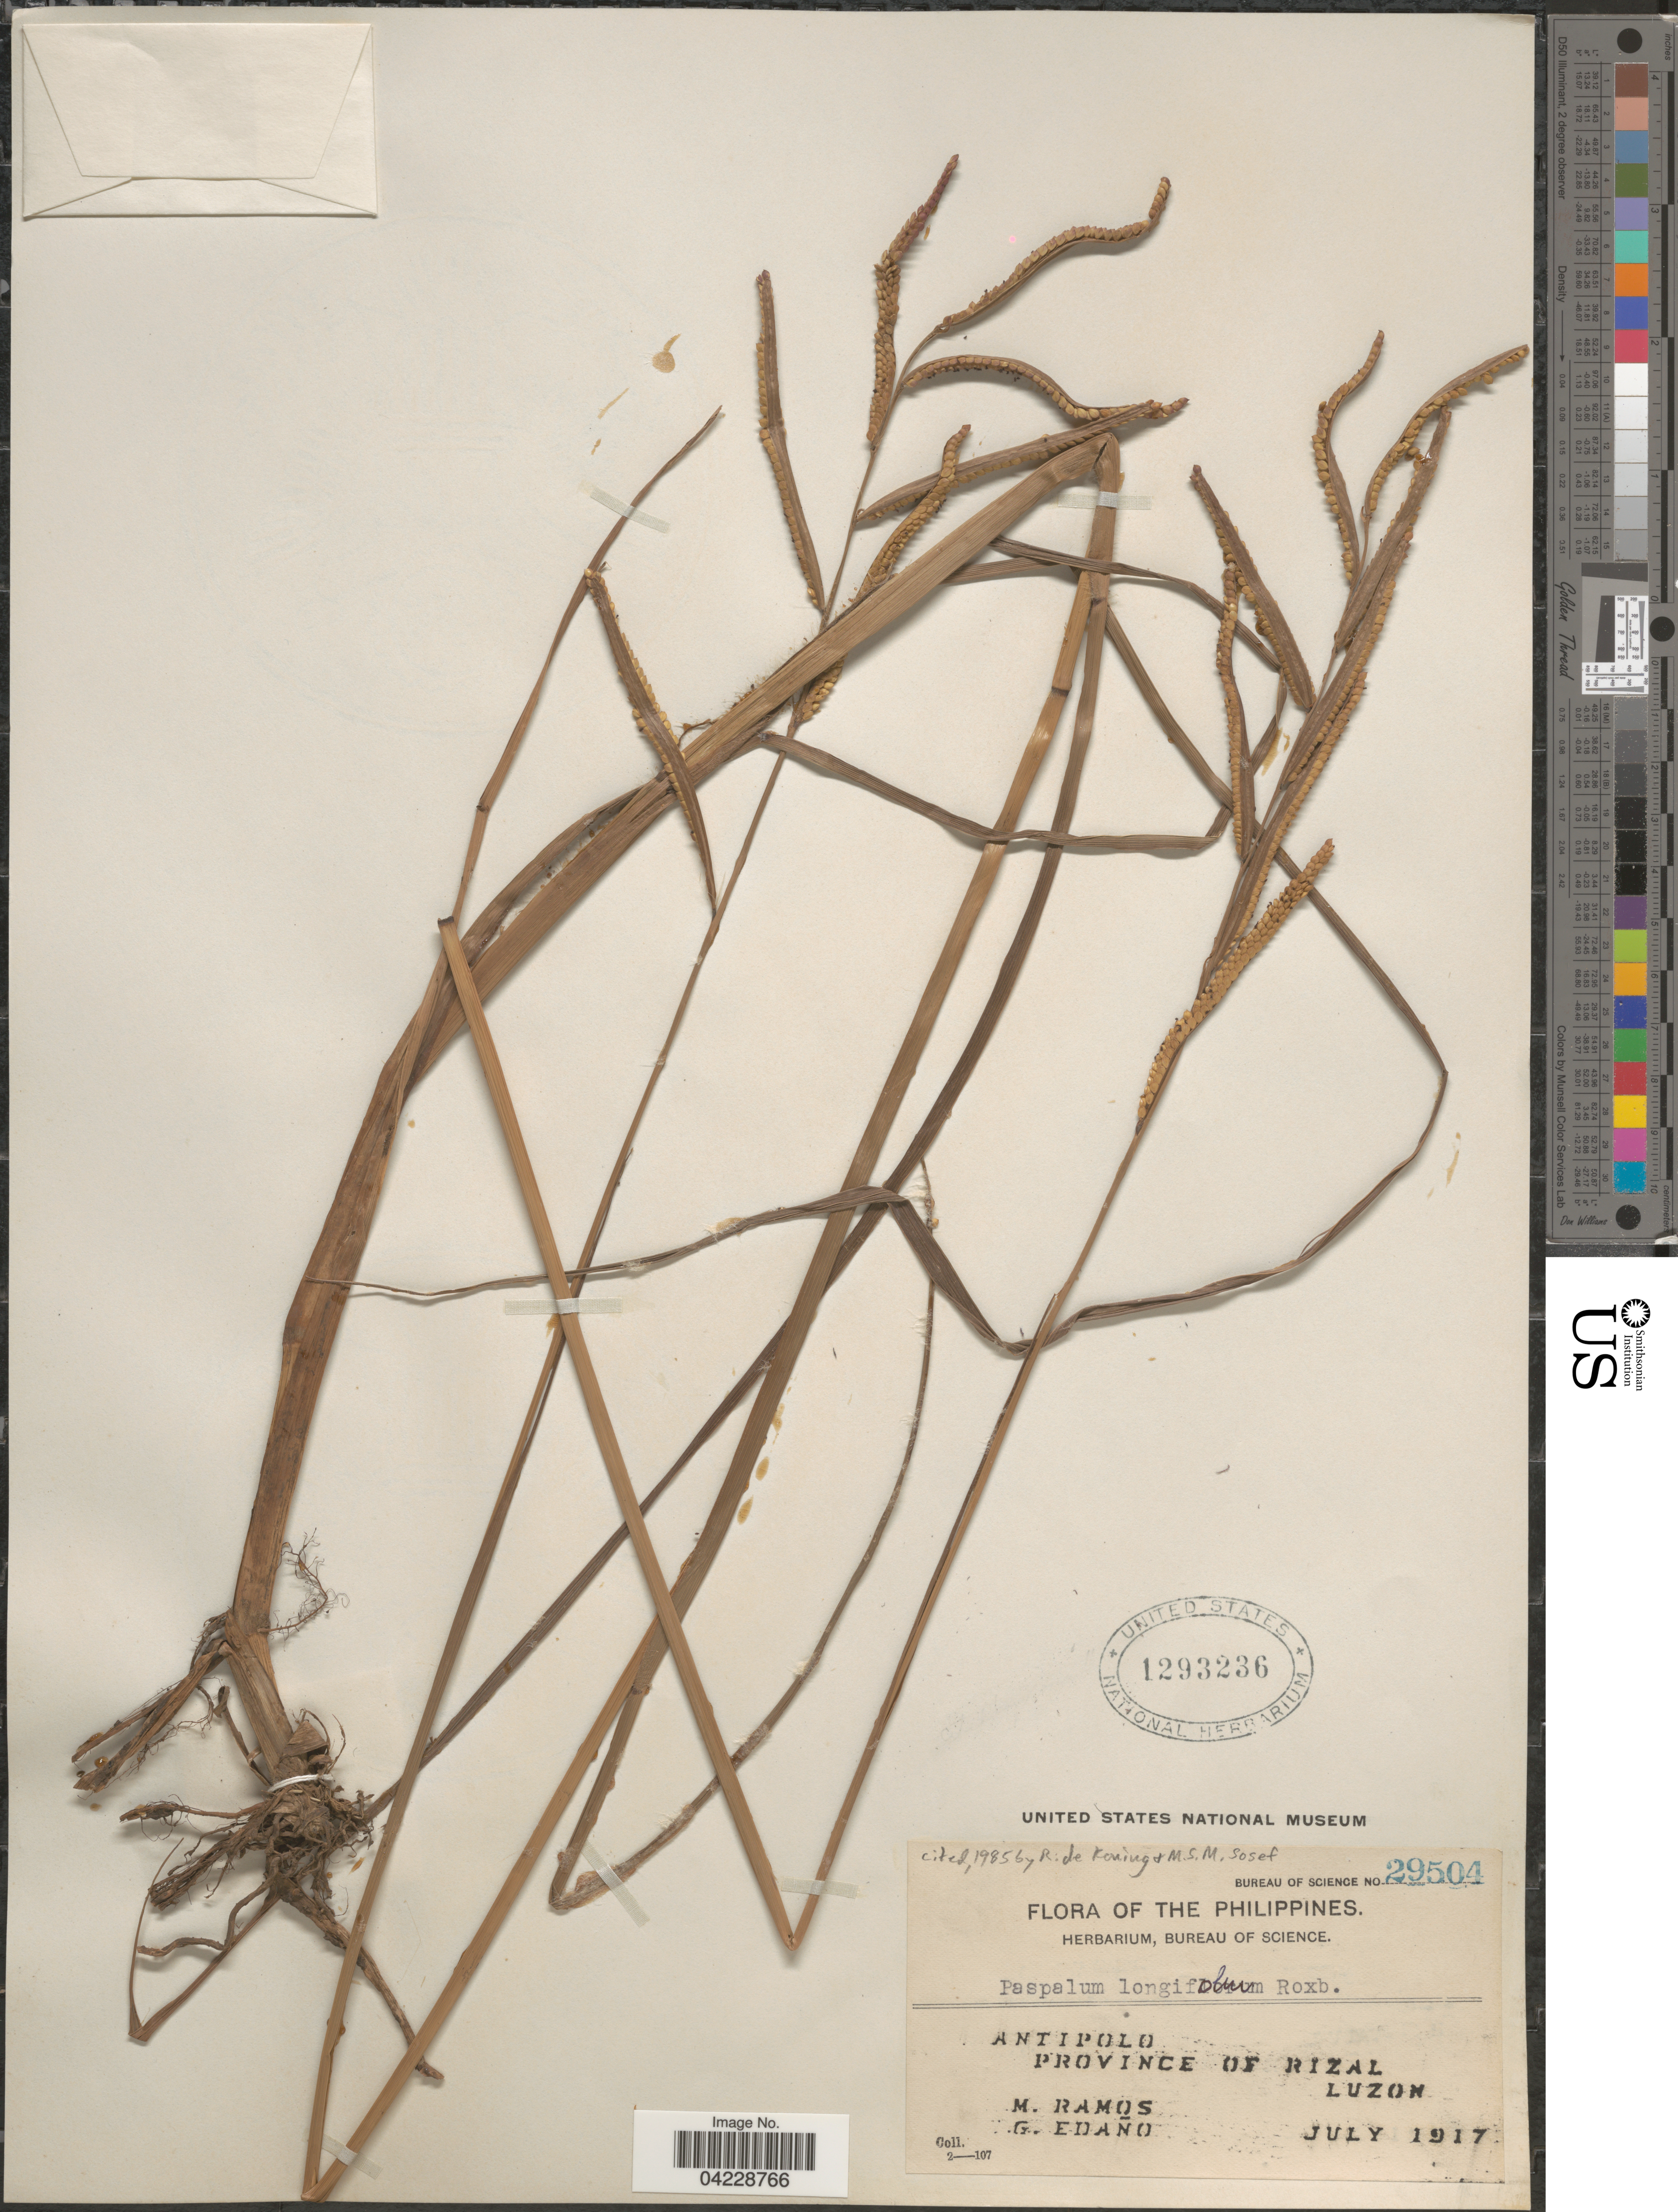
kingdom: Plantae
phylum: Tracheophyta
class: Liliopsida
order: Poales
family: Poaceae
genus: Paspalum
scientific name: Paspalum longifolium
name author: Roxb.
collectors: M. Ramos & G. Edaño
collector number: Bureau of Science 29504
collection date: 1917-07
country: Philippines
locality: Antipolo. Province of Rizal. Luzon.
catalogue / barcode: US 1293236